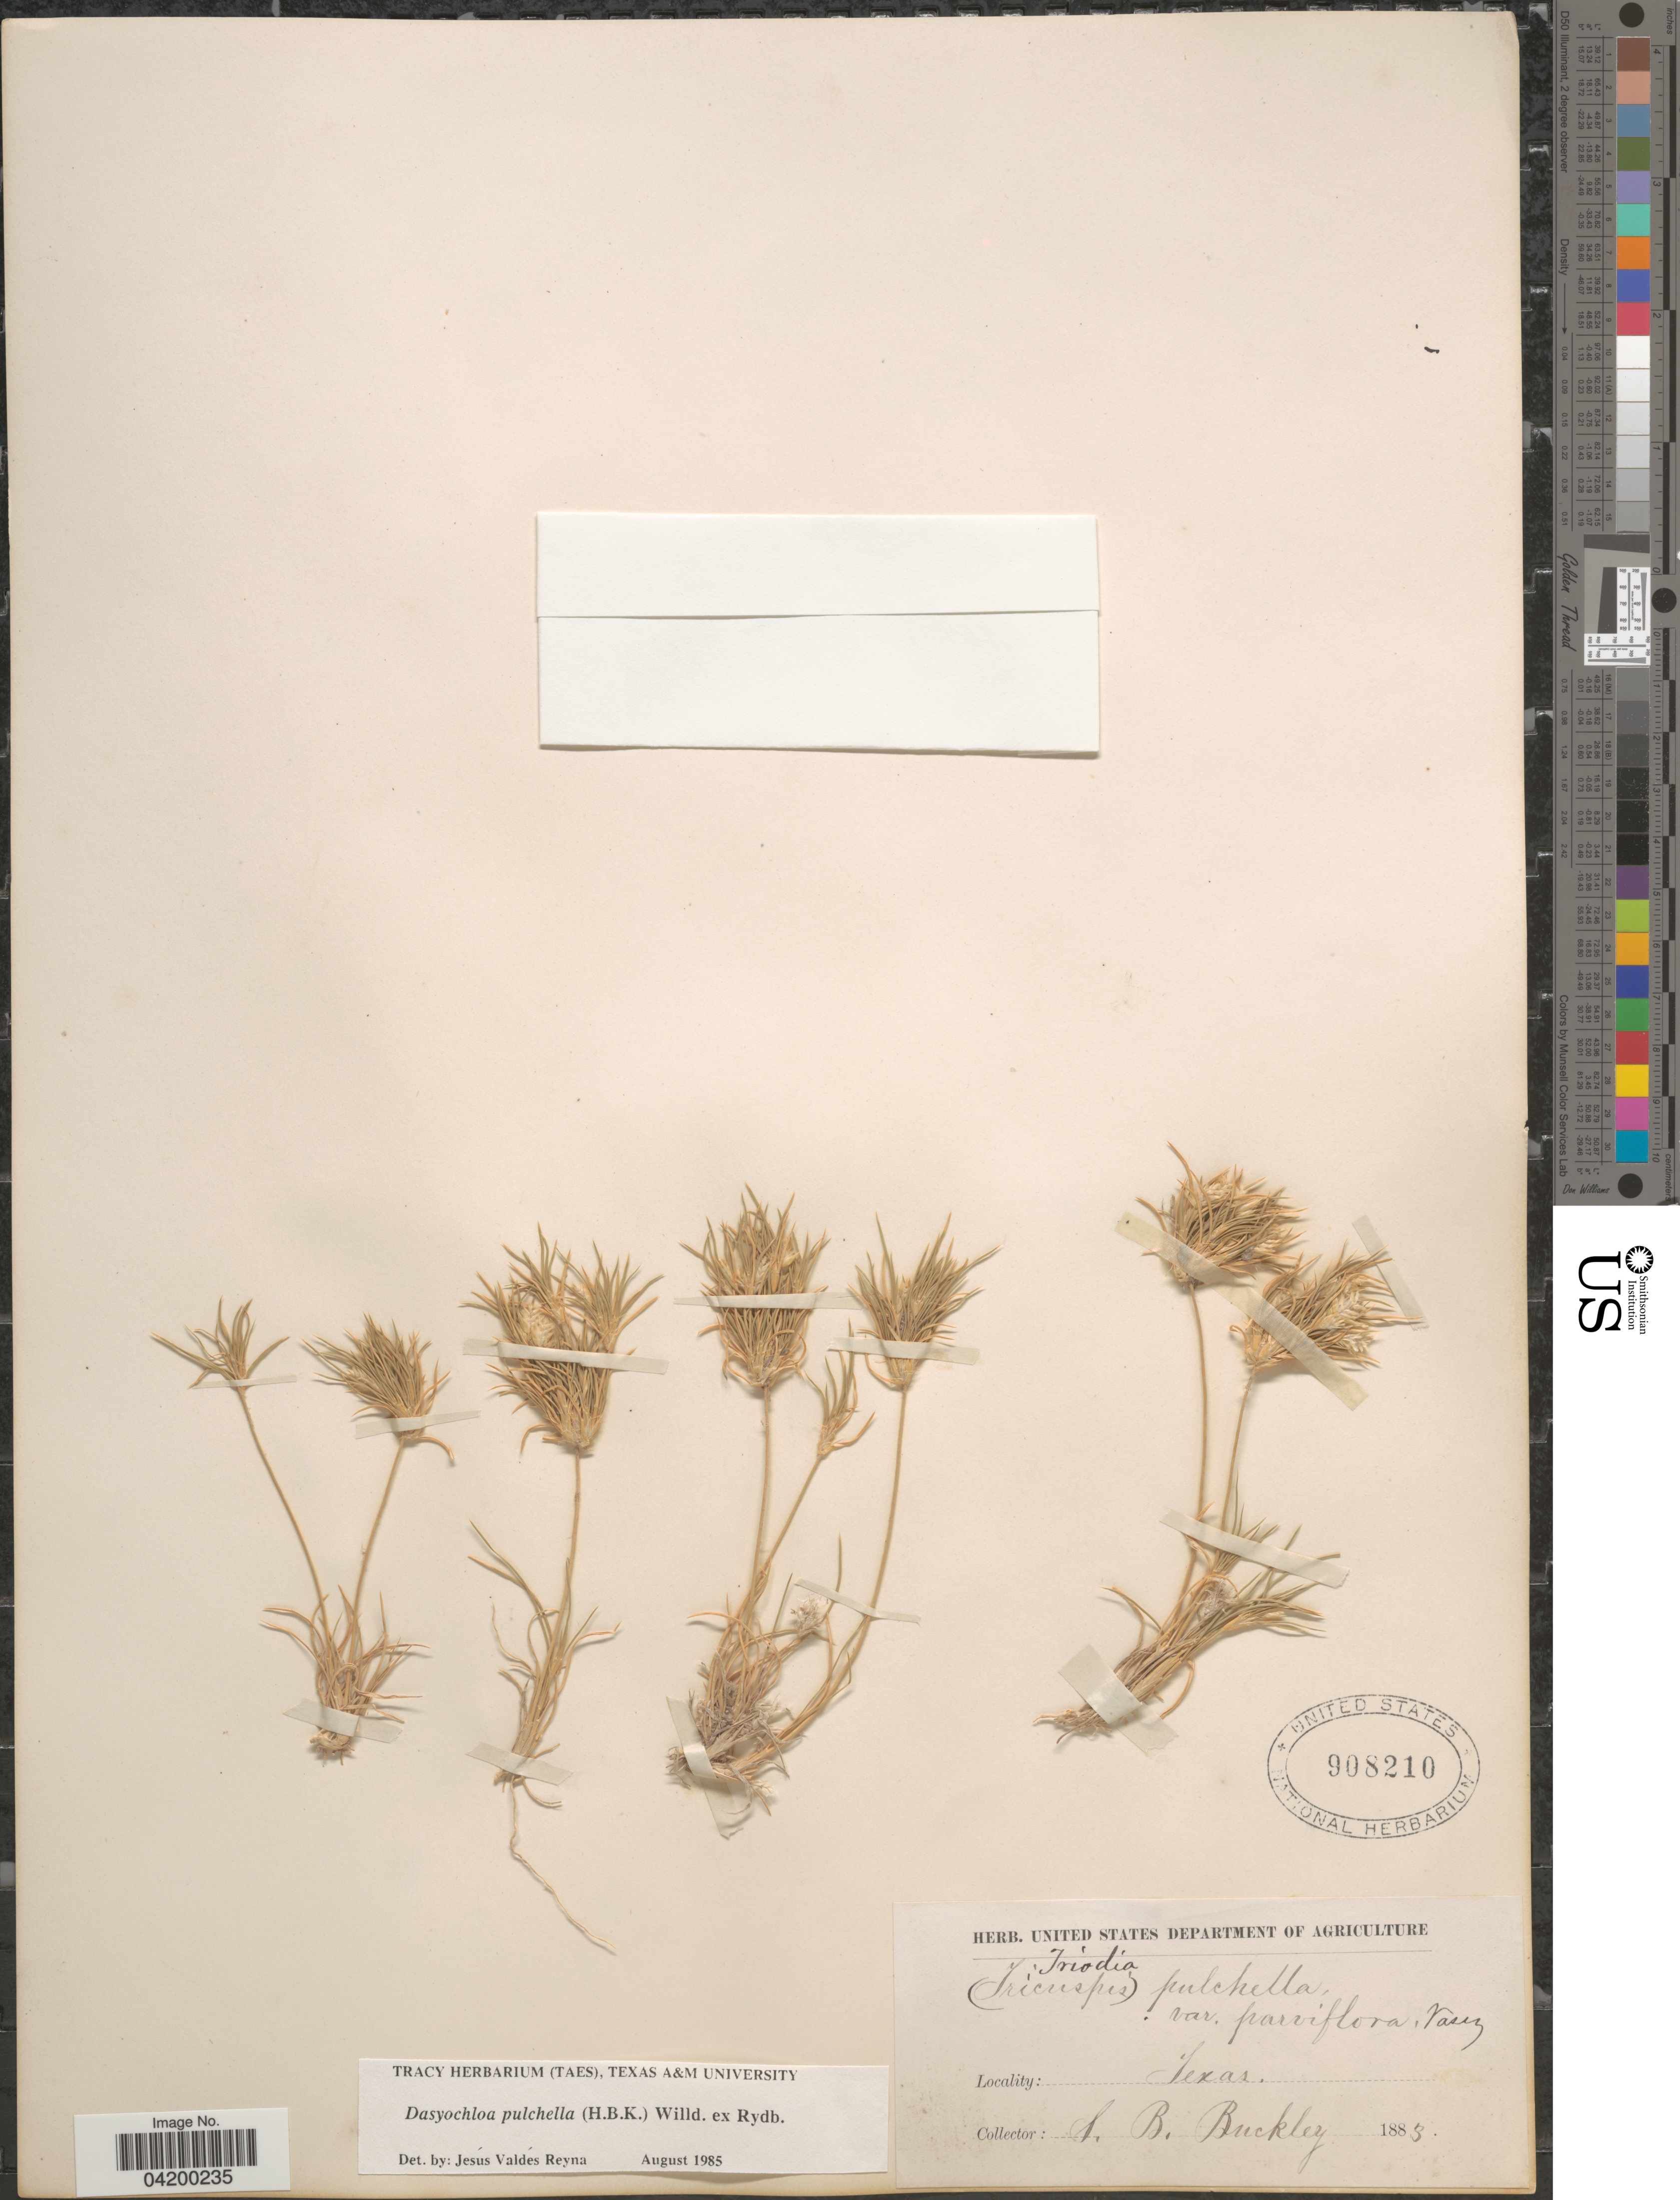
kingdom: Plantae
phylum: Tracheophyta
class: Liliopsida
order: Poales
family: Poaceae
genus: Dasyochloa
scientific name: Dasyochloa pulchella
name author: (Kunth) Willd. ex Rydb.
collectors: S. B. Buckley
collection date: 1883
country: United States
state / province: Texas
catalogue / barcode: US 908210